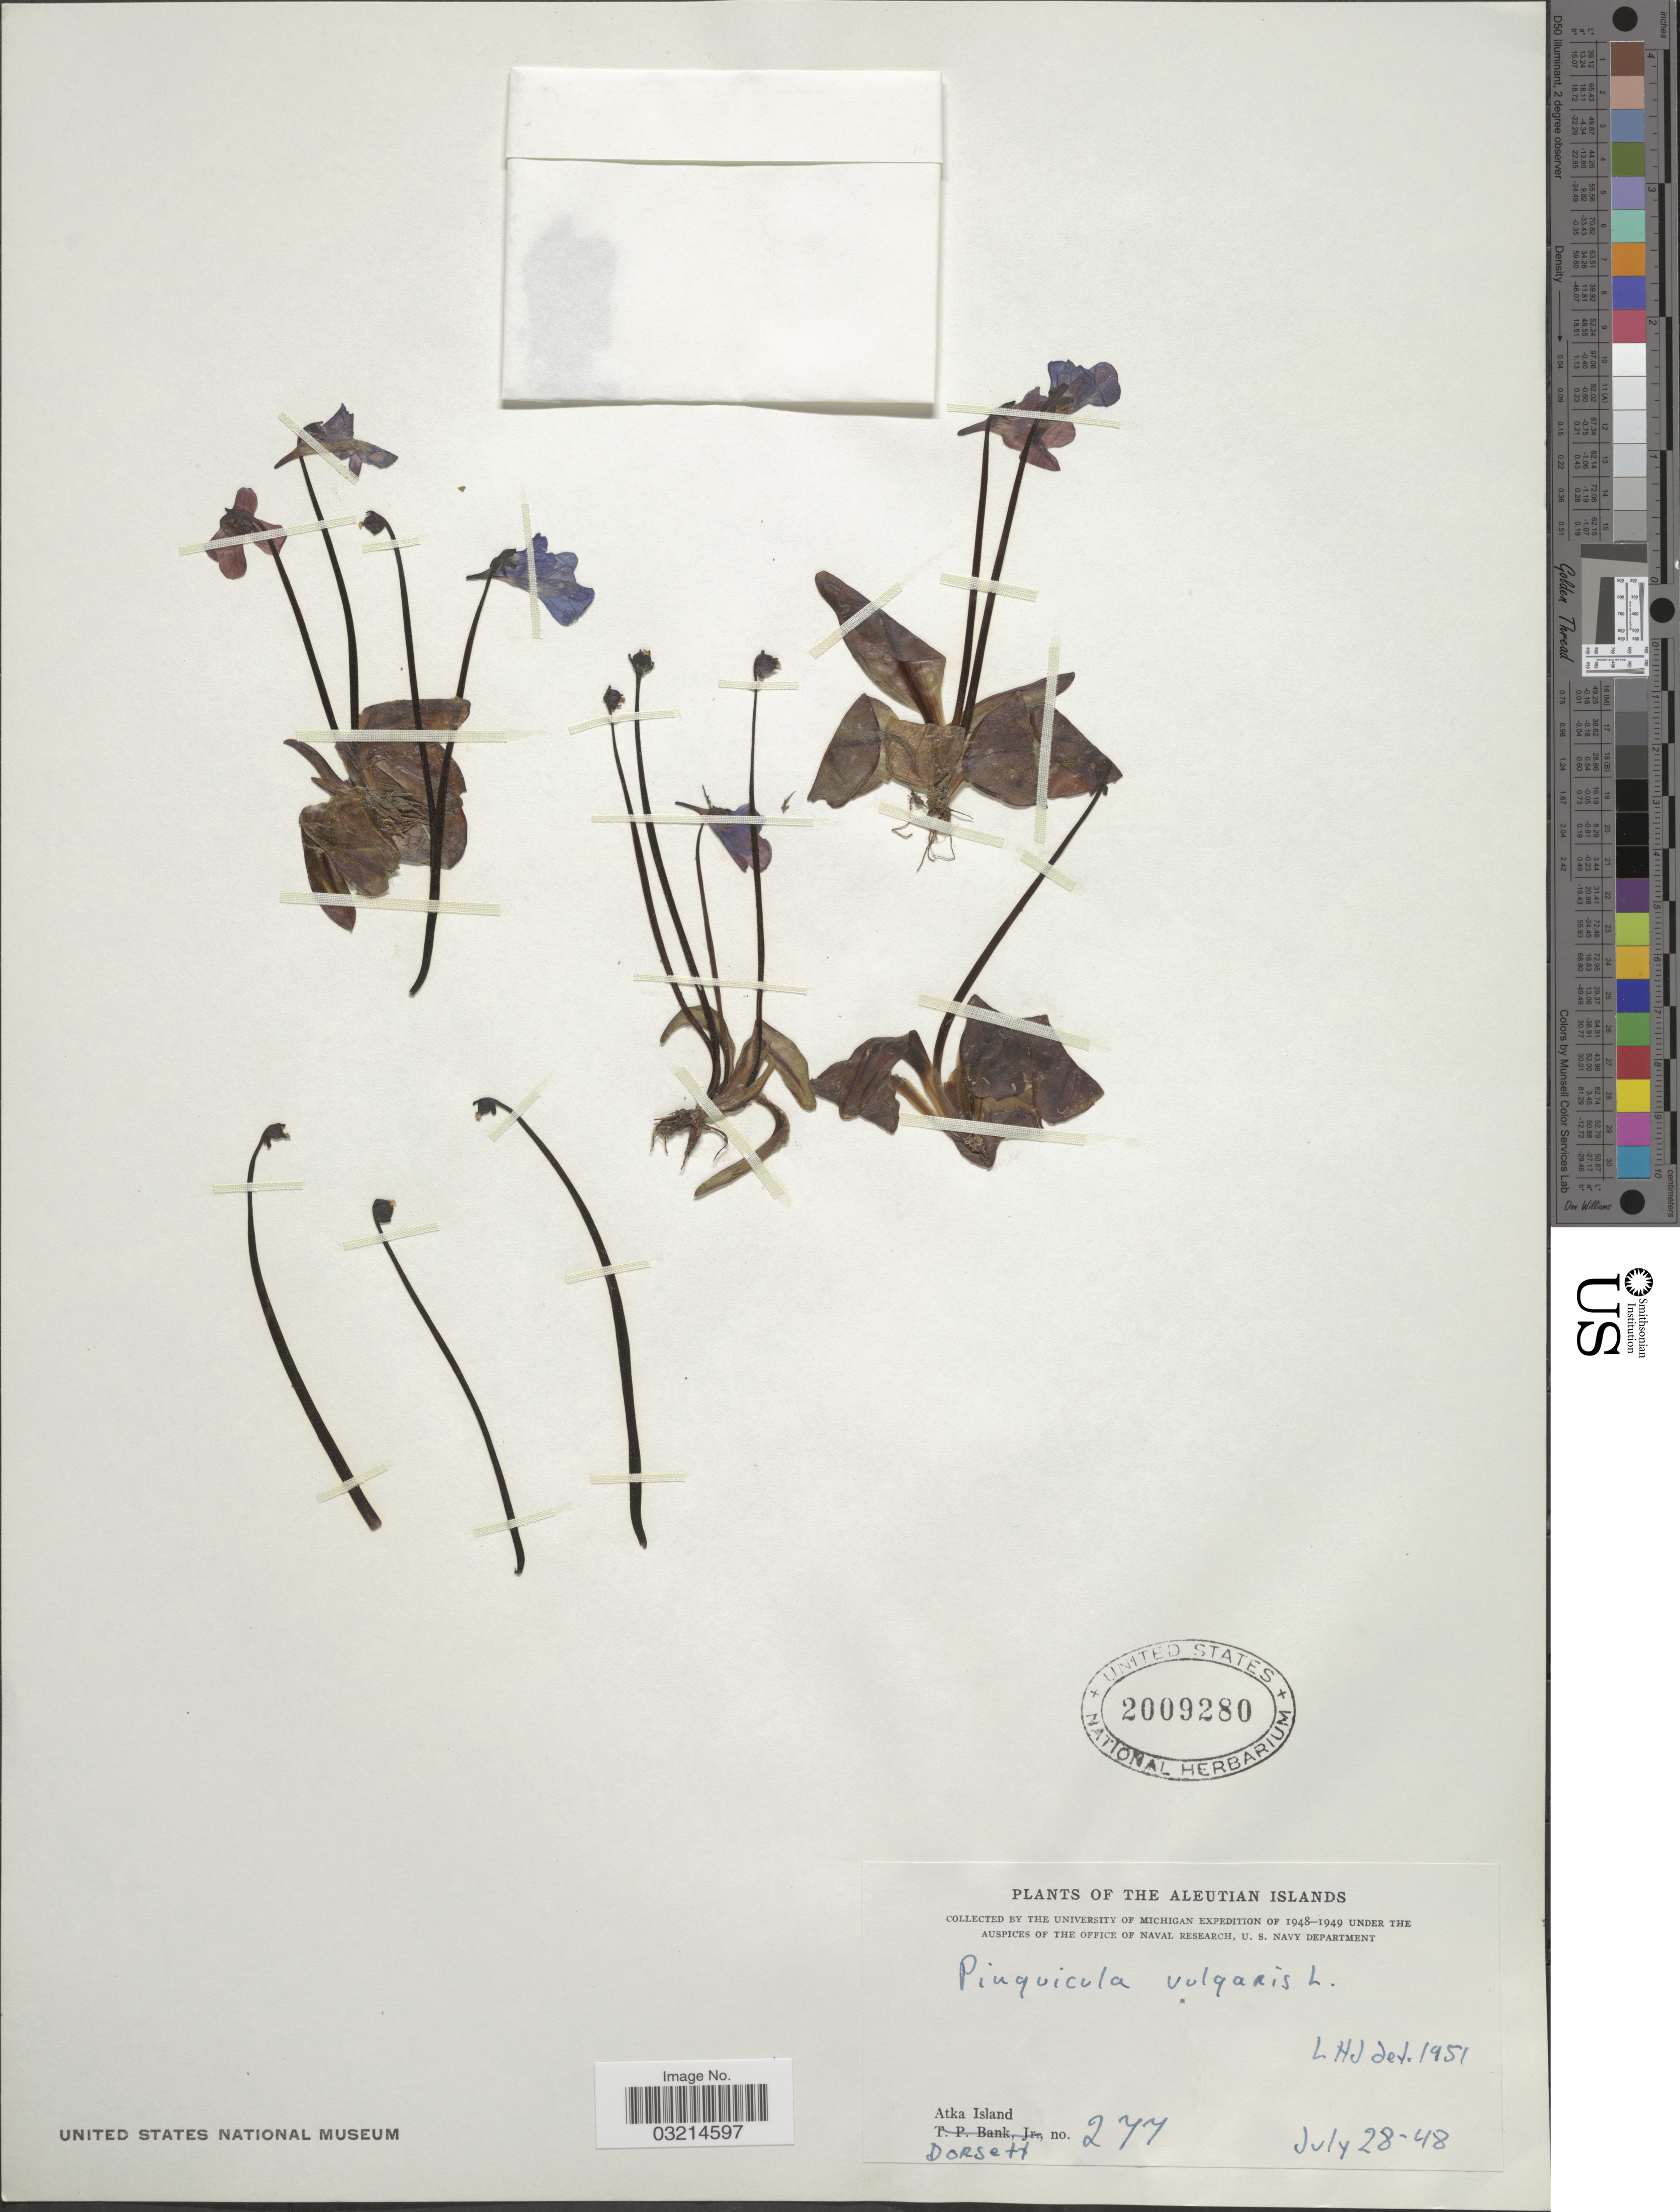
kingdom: Plantae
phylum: Tracheophyta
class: Magnoliopsida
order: Lamiales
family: Lentibulariaceae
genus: Pinguicula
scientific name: Pinguicula vulgaris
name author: L.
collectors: -- Dorsett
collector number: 277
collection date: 1948-07-28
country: United States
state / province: Alaska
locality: The Aleutian Islands, Atka Island.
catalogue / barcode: US 2009280